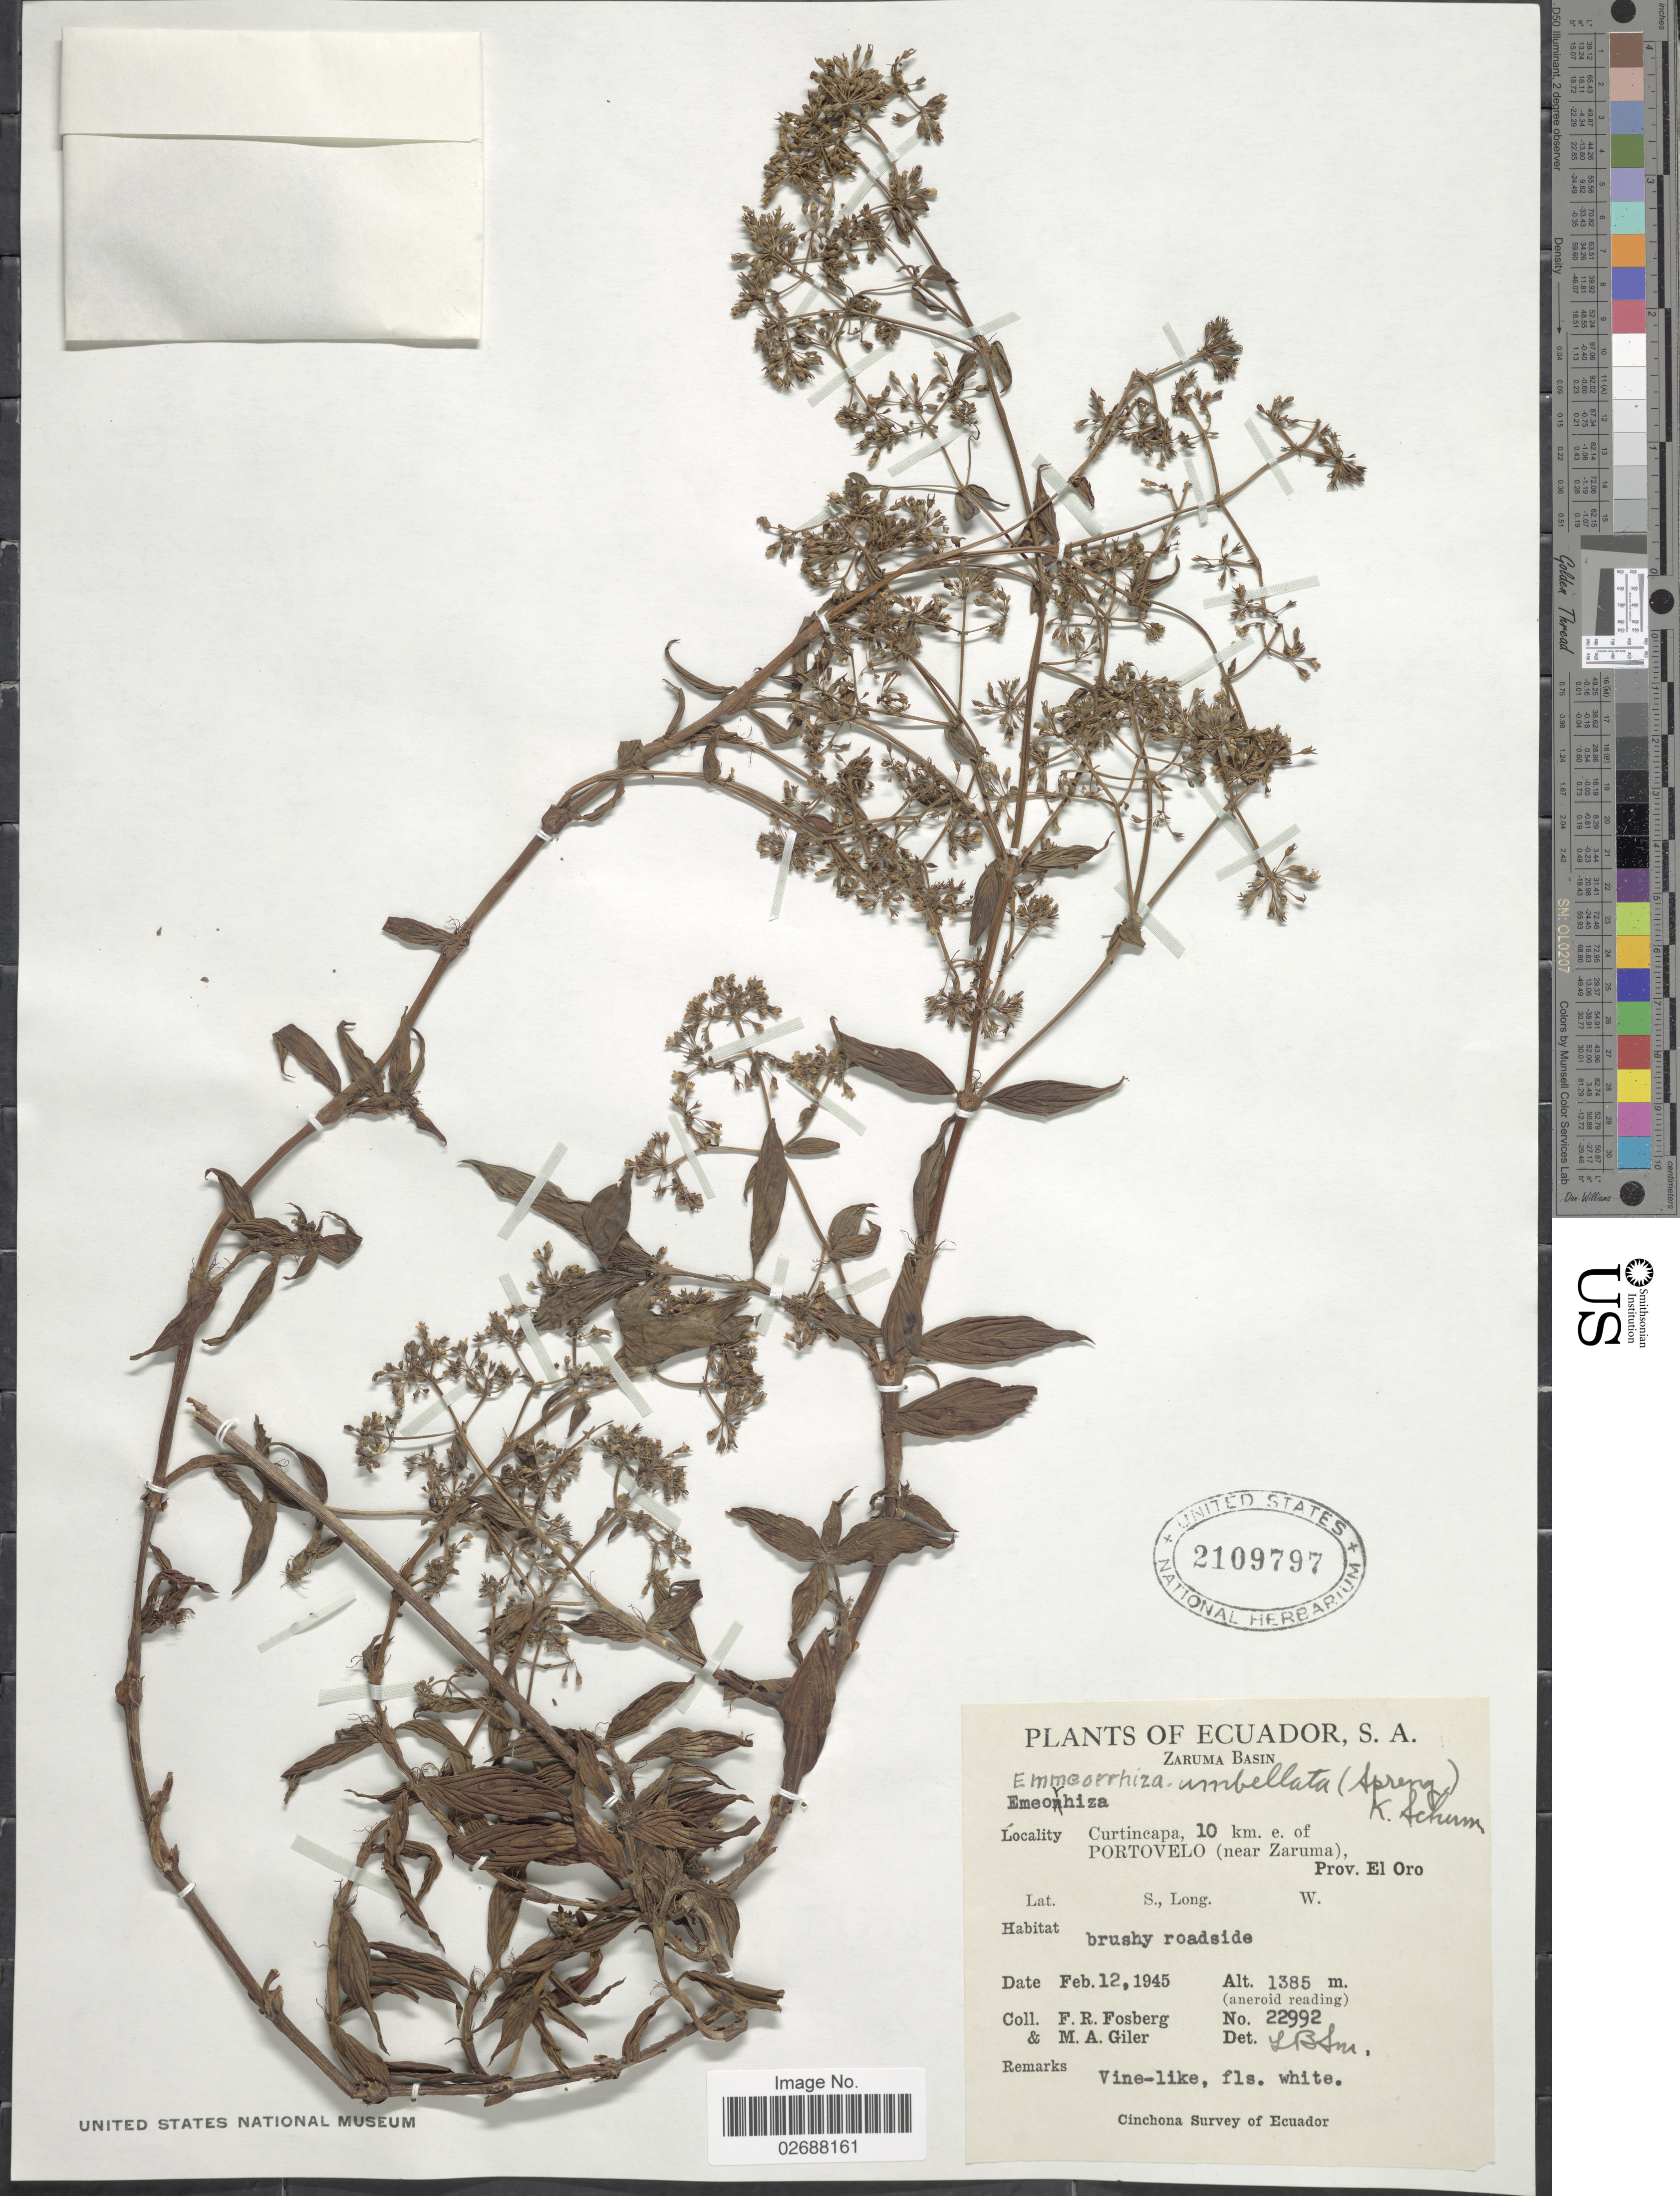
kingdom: Plantae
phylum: Tracheophyta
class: Magnoliopsida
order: Gentianales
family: Rubiaceae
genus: Emmeorhiza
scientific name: Emmeorhiza umbellata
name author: (Spreng.) K. Schum.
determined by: Kirkbride, J. H.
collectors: F. R. Fosberg & M. Giler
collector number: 22992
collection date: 1945-02-12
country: Ecuador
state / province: El Oro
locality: S.A. Zaruma Basin. Curtincapa, 10 km e. of Portovelo (near Zaruma)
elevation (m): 1385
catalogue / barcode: US 2109797